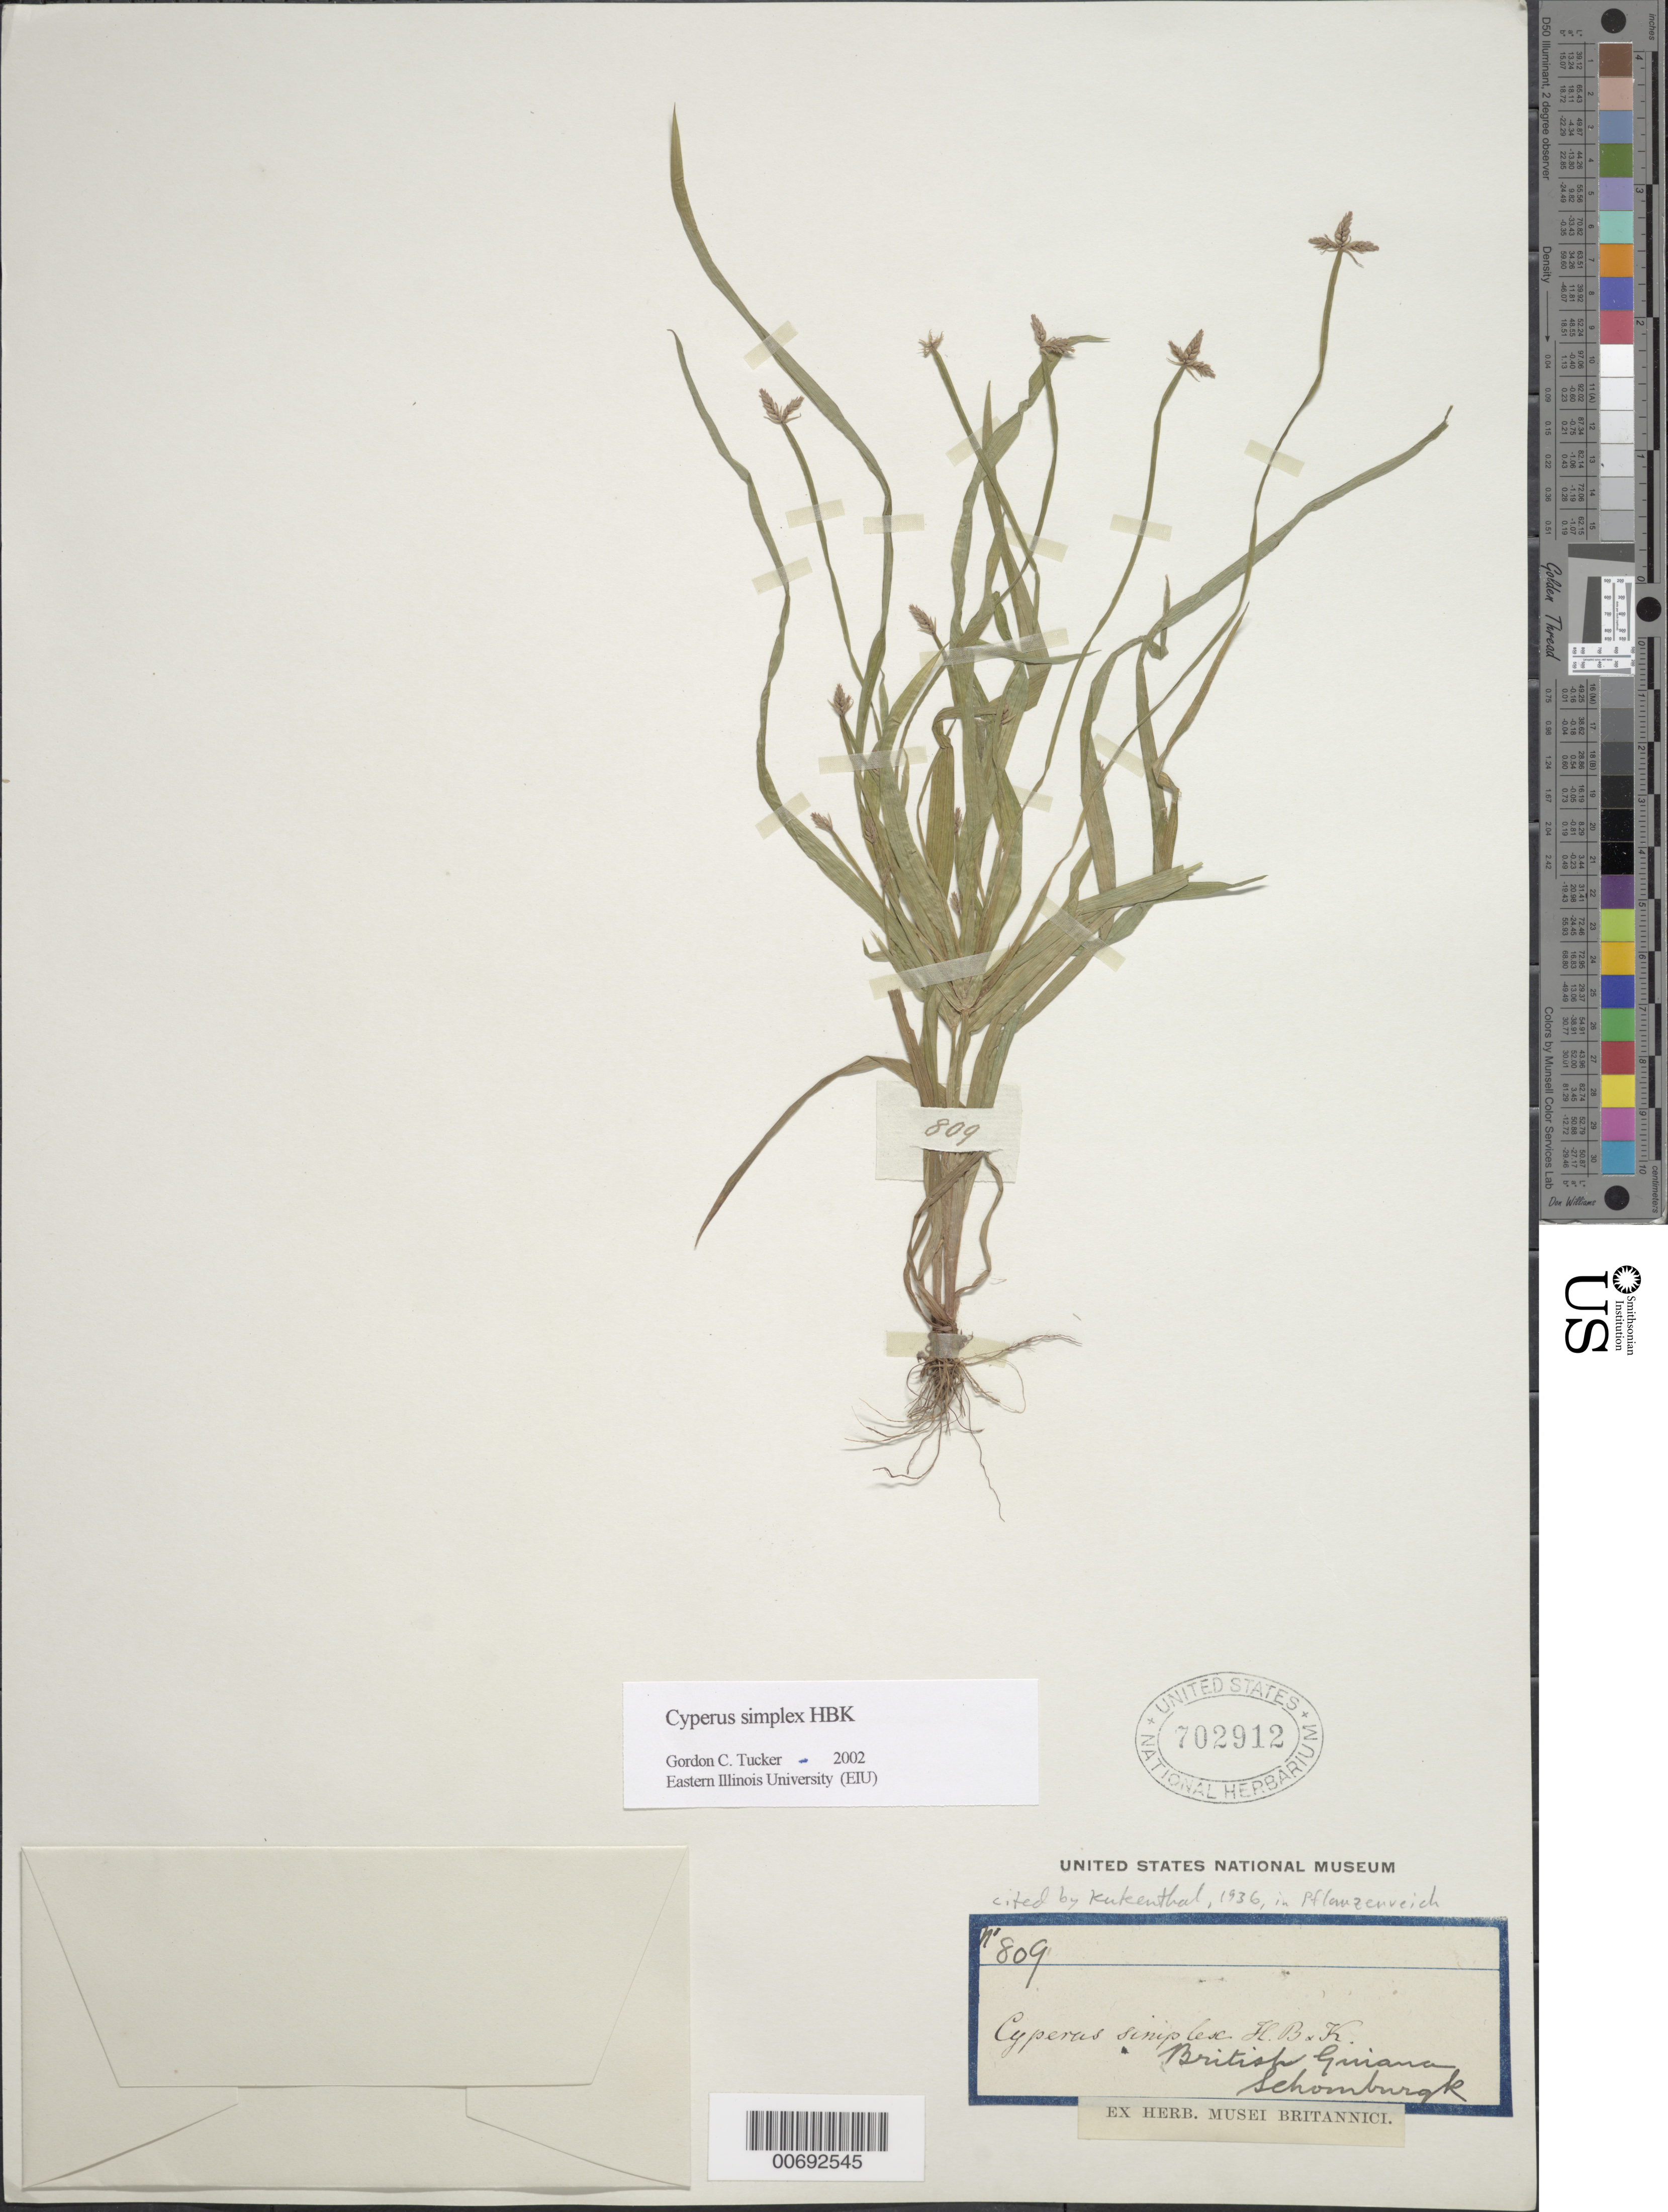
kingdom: Plantae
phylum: Tracheophyta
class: Liliopsida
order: Poales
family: Cyperaceae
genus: Cyperus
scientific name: Cyperus simplex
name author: Kunth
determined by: Tucker, G. C.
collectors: -- Schomburgk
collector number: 809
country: Guyana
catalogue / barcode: US 702912